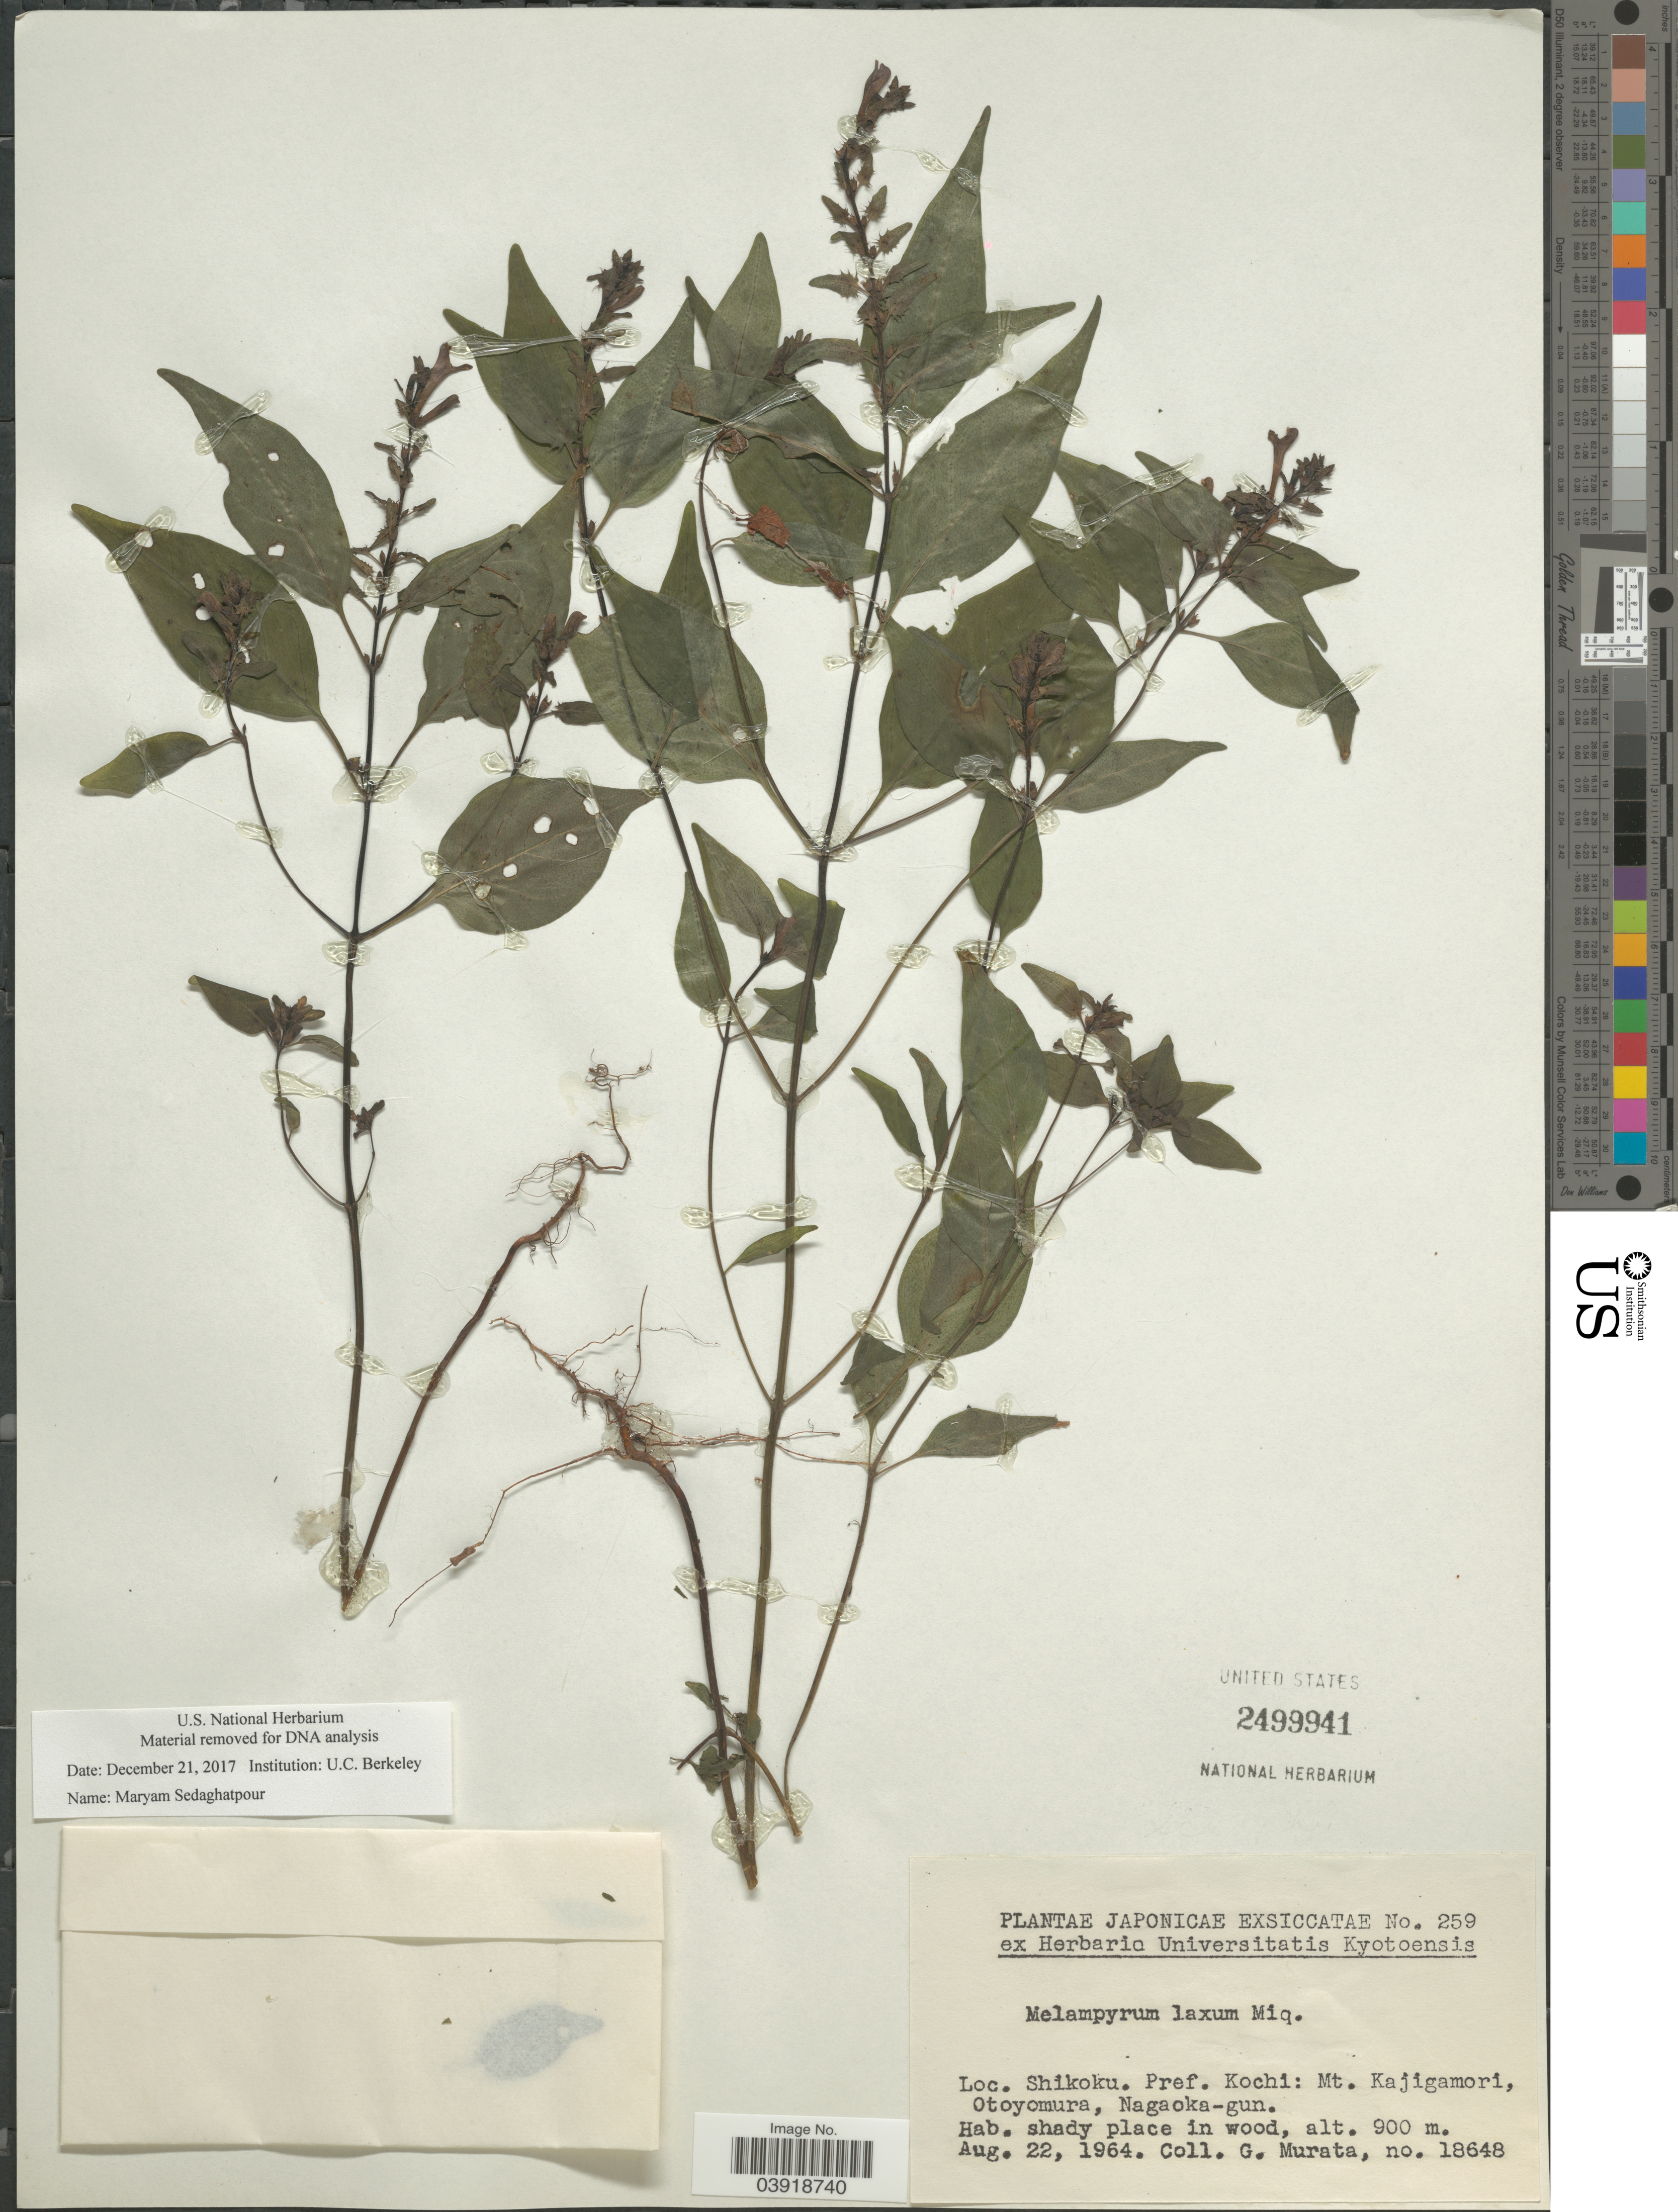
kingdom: Plantae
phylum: Tracheophyta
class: Magnoliopsida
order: Lamiales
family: Orobanchaceae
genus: Melampyrum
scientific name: Melampyrum laxum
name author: Miq.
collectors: G. Murata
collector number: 18648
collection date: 1964-08-22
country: Japan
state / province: Koti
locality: Japonicae. Shikoku. Pref. Kochi: Mt. Kajigamori, Otoyomura, Nagaoka-gun.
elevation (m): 900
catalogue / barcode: US 2499941